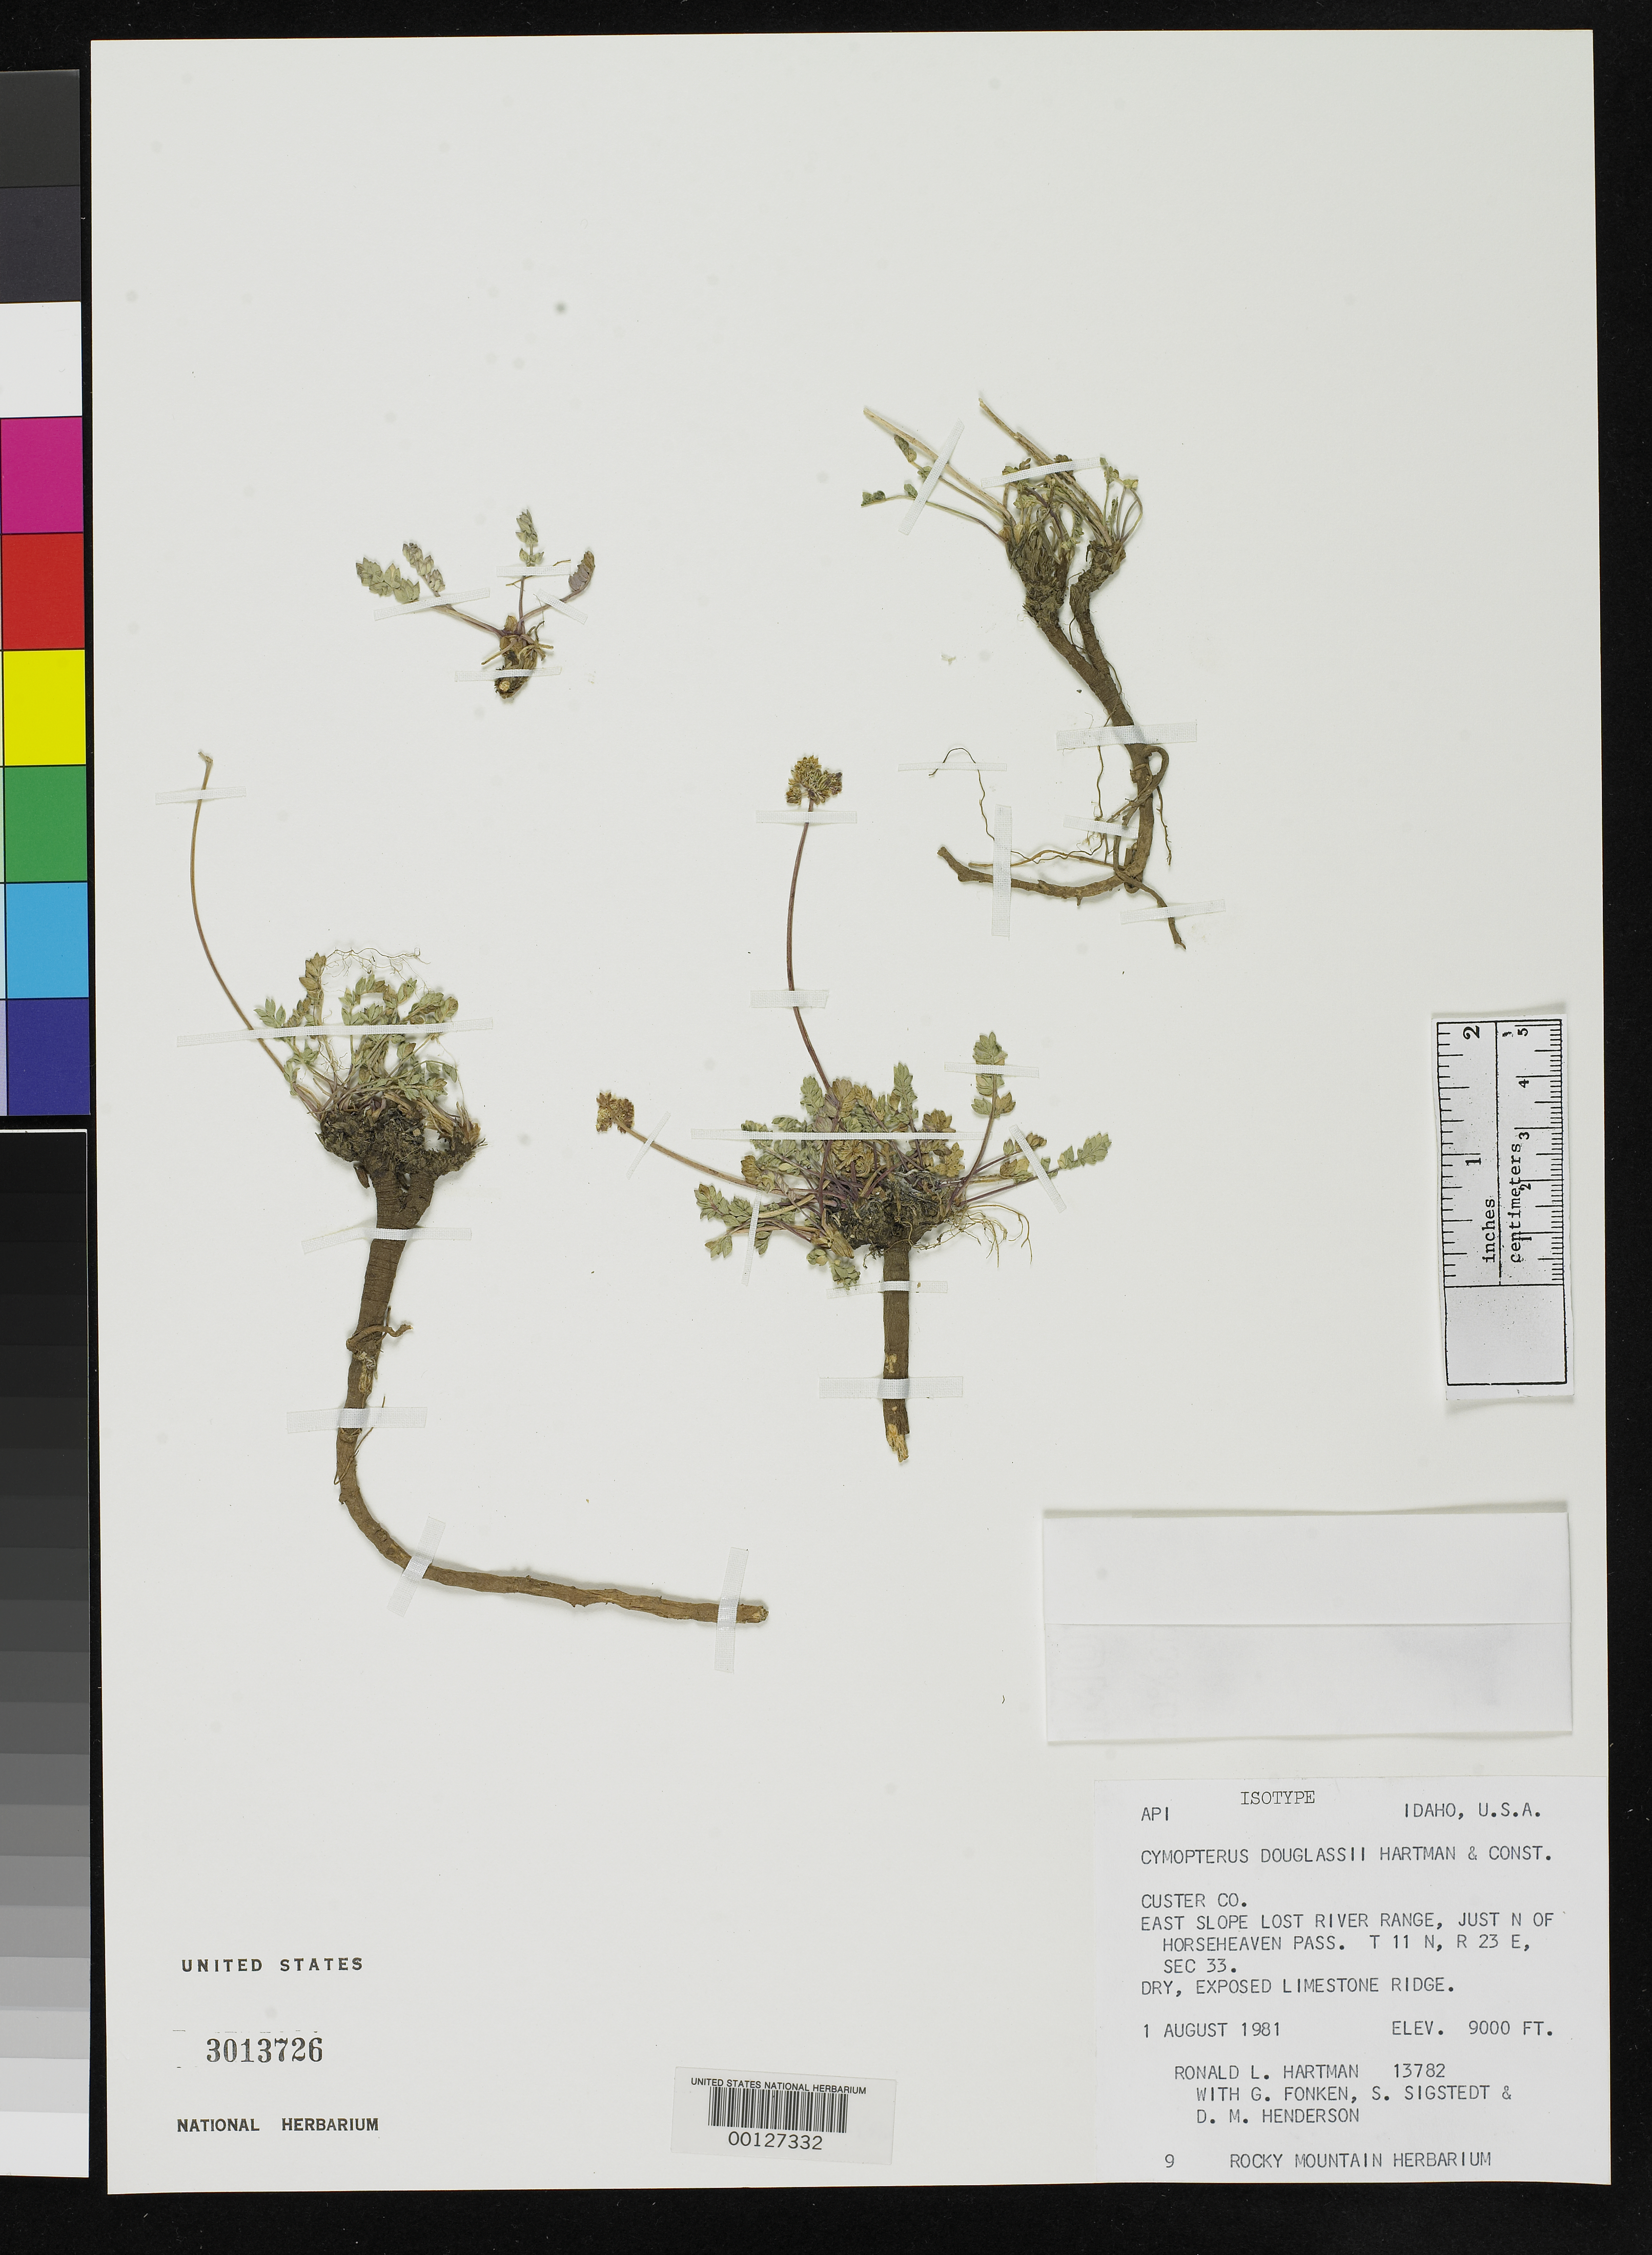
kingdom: Plantae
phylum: Tracheophyta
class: Magnoliopsida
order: Apiales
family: Apiaceae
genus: Cymopterus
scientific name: Cymopterus douglassii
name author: R.L. Hartm. & Constance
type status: Isotype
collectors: R. L. Hartman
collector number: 13782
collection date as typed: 01 Aug 1981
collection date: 1981-08-01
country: United States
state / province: Idaho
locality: E slope, Lost River Range, N of Horsehaven Pass.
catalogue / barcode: US 3013726